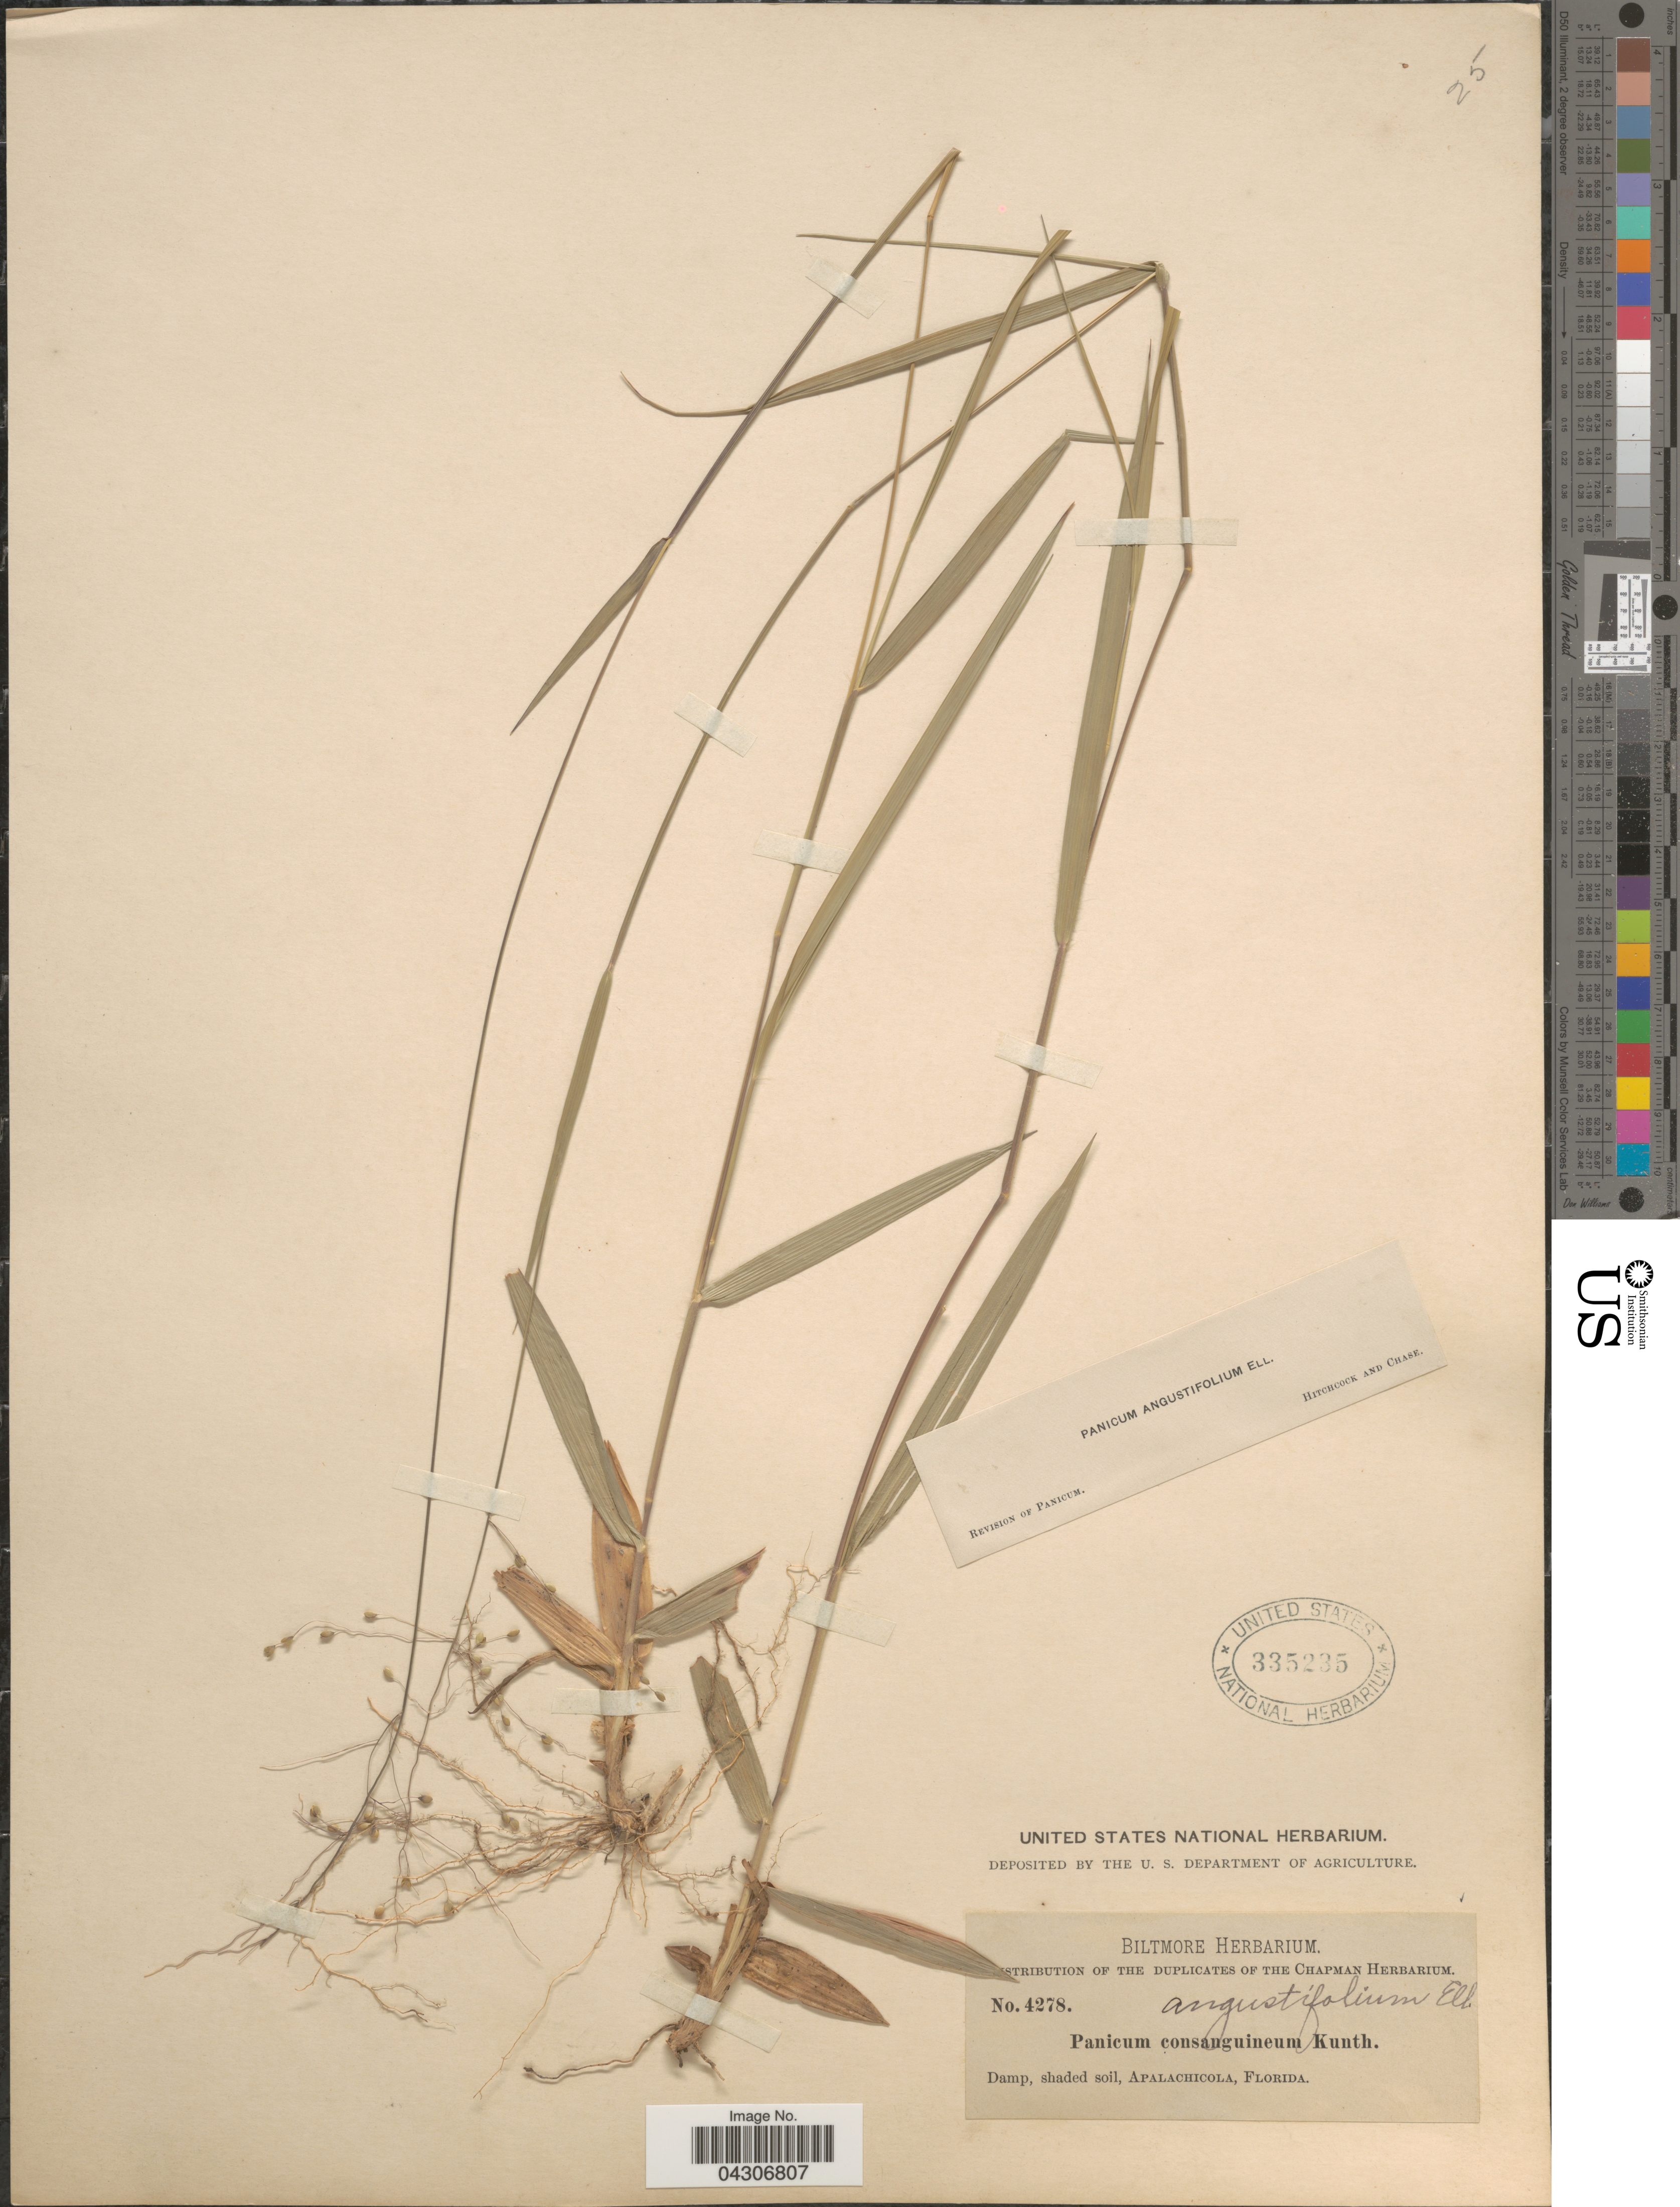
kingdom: Plantae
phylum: Tracheophyta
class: Liliopsida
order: Poales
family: Poaceae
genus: Dichanthelium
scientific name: Dichanthelium aciculare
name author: (Desv. ex Poir.) Gould & C.A. Clark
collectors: ex herb. Biltmore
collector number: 4278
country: United States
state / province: Florida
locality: Damp, shaded soil, Apalachicola.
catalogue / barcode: US 335235